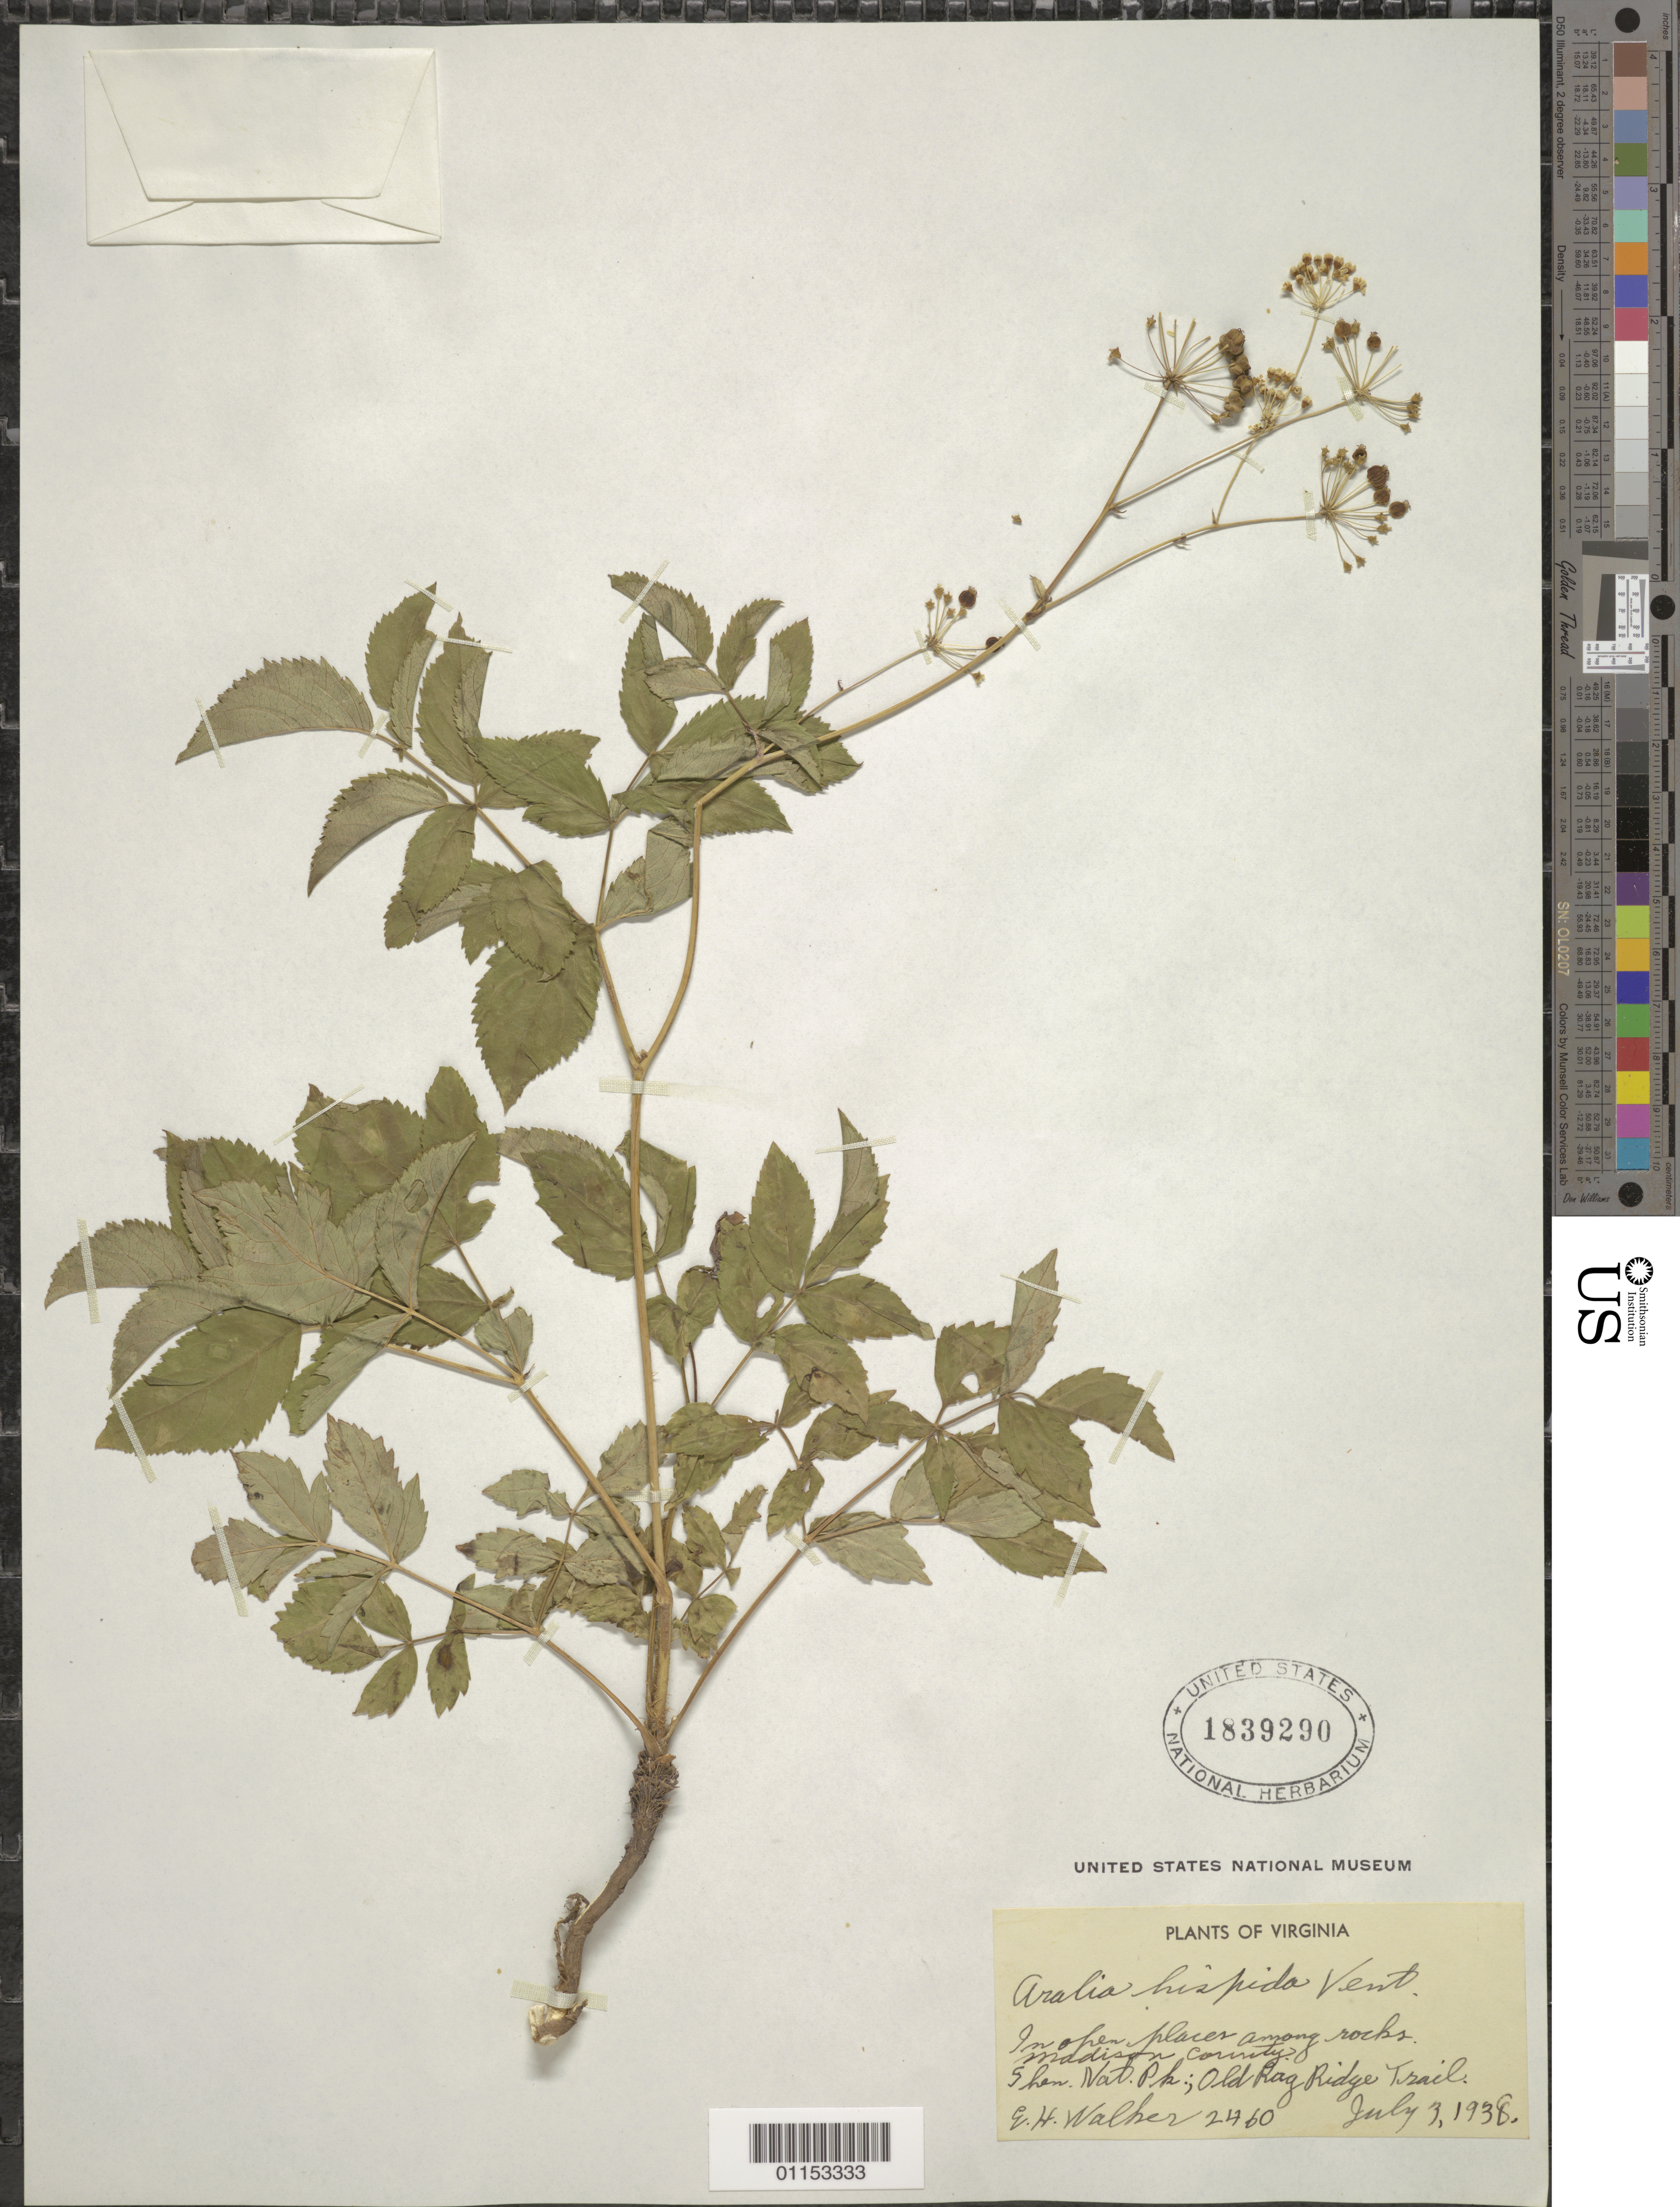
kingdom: Plantae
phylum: Tracheophyta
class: Magnoliopsida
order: Apiales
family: Araliaceae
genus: Aralia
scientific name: Aralia hispida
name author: Vent.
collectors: E. H. Walker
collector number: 2460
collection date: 1938-07-03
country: United States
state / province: Virginia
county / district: Madison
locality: Shenanadoah National Park, Old Rag Ridge Trail.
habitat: In open places among rocks.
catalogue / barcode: US 1839290